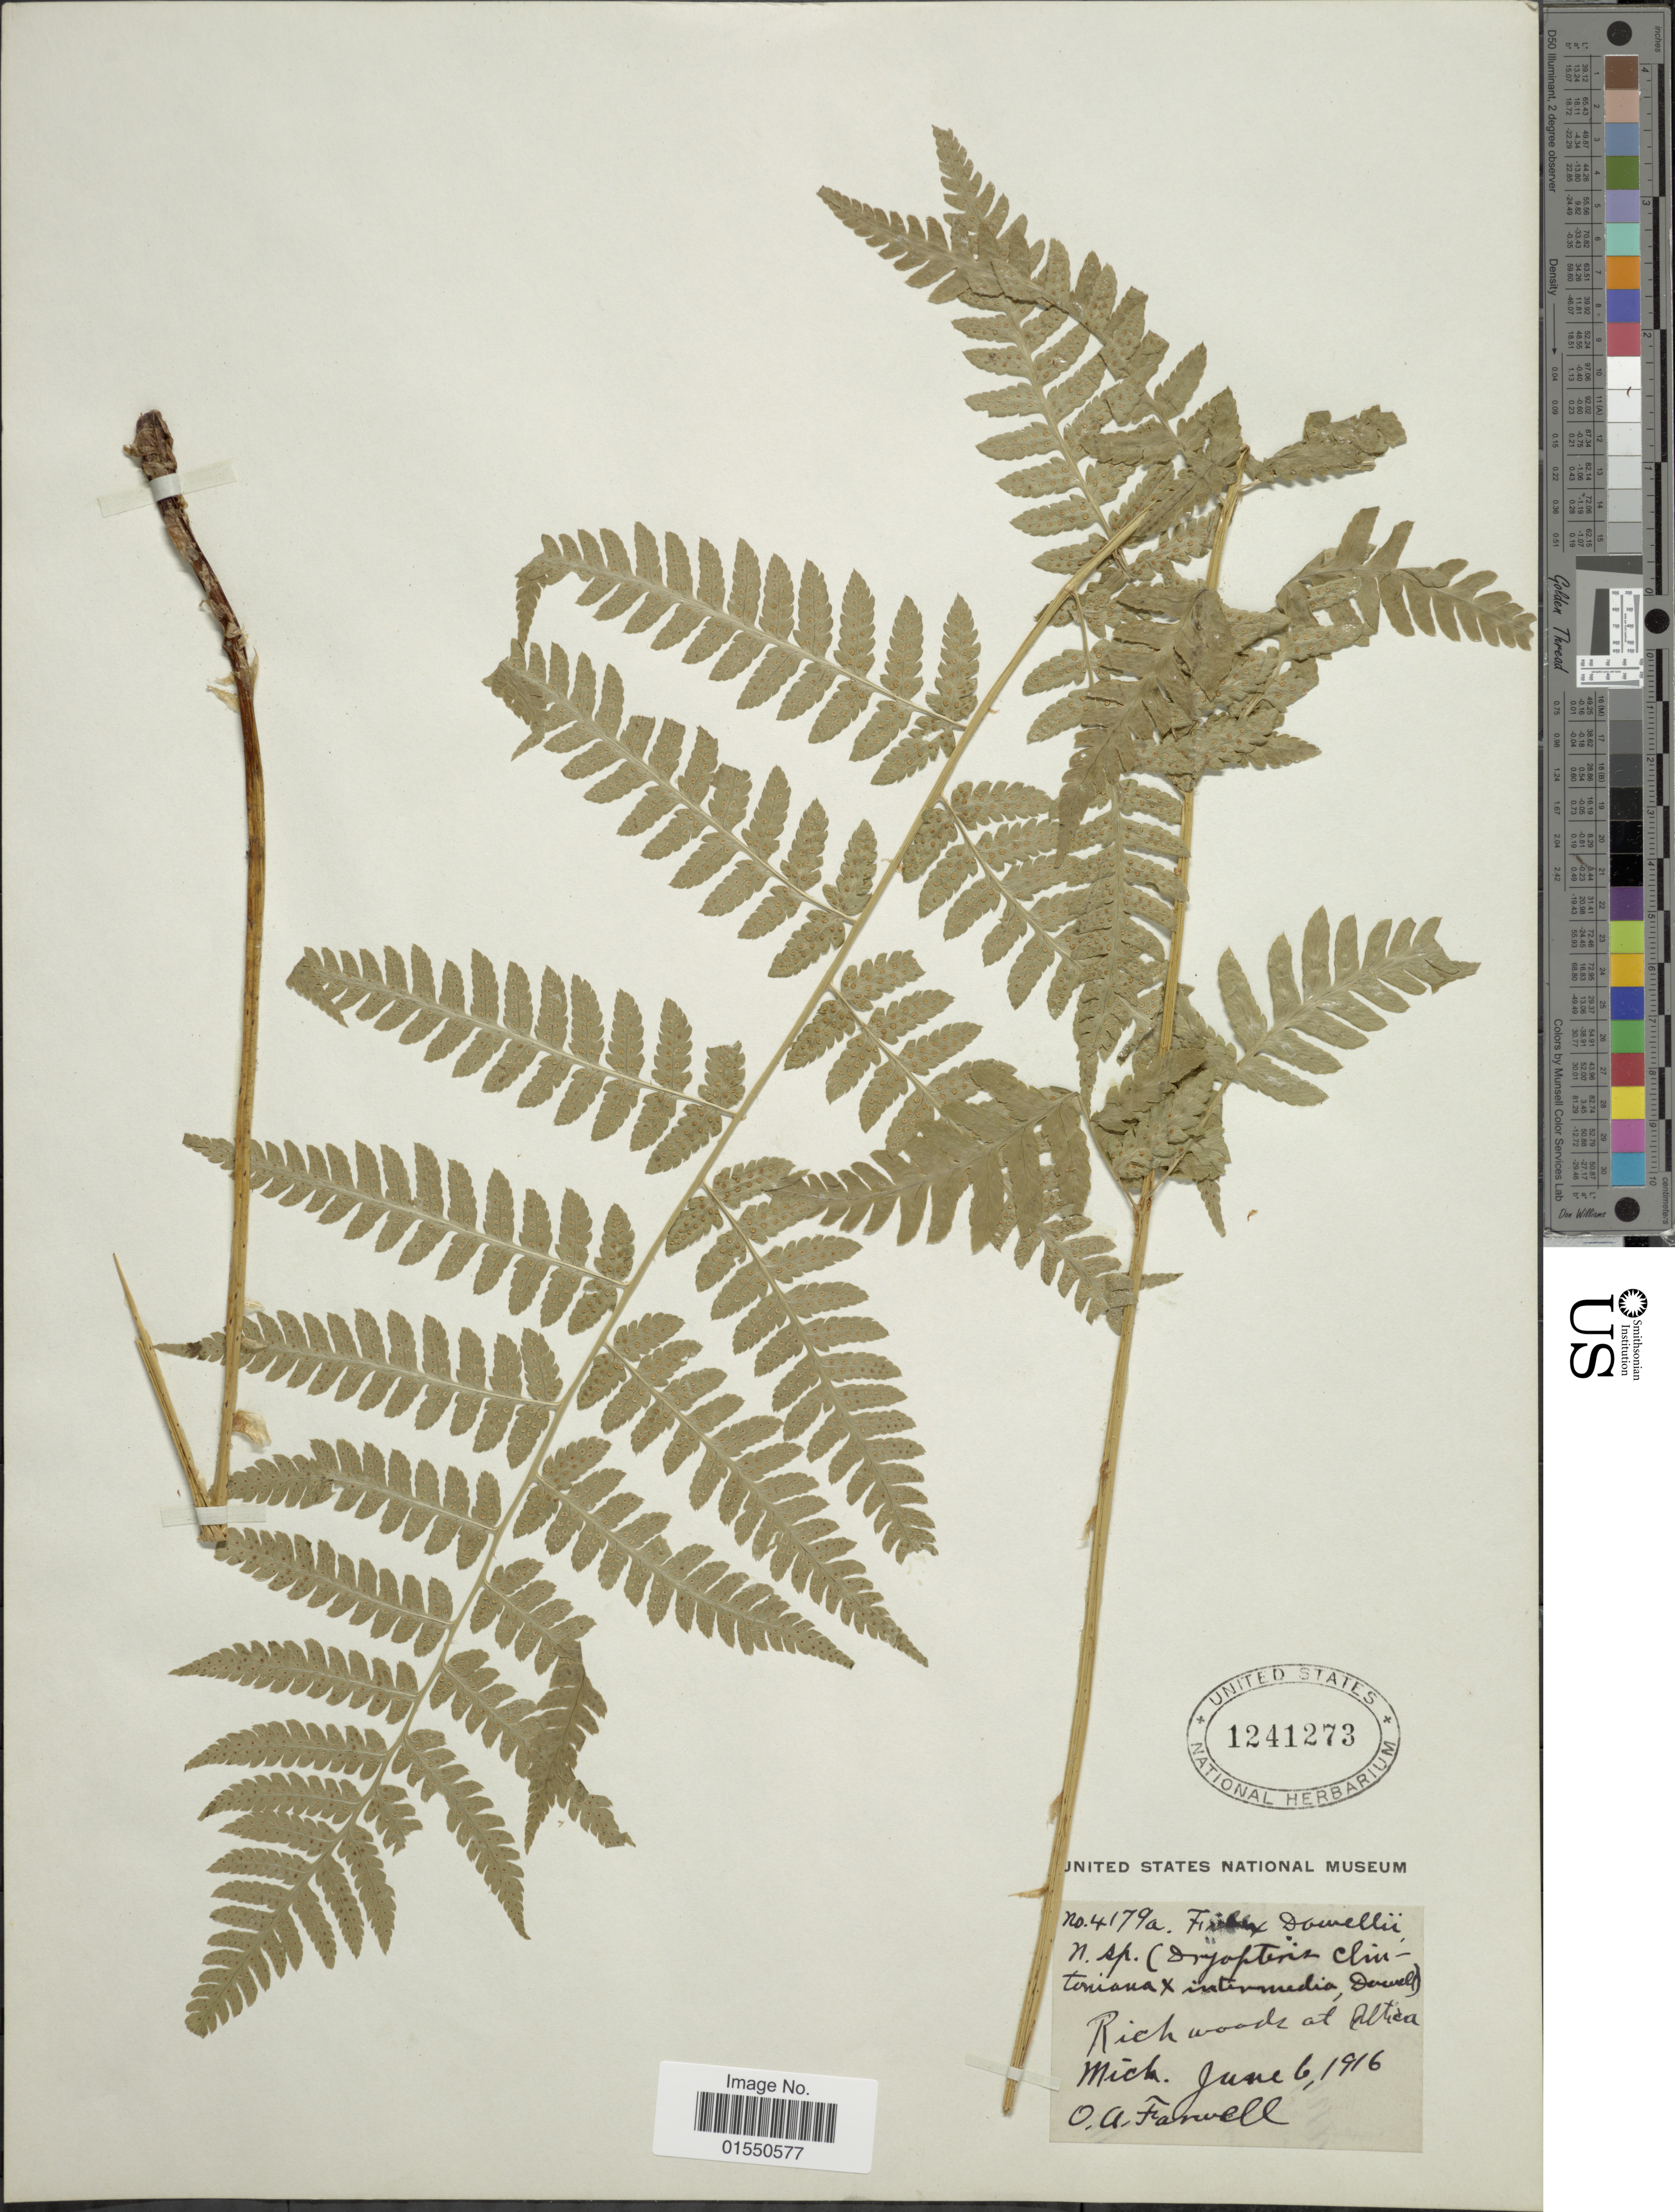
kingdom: Plantae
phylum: Tracheophyta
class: Polypodiopsida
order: Polypodiales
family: Dryopteridaceae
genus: Dryopteris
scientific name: Dryopteris x dowellii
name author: (Farw.) Wherry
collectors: O. Farwell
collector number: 4179a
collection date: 1916-06-06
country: United States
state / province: Michigan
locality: Rich woods at Utica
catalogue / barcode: US 1241273